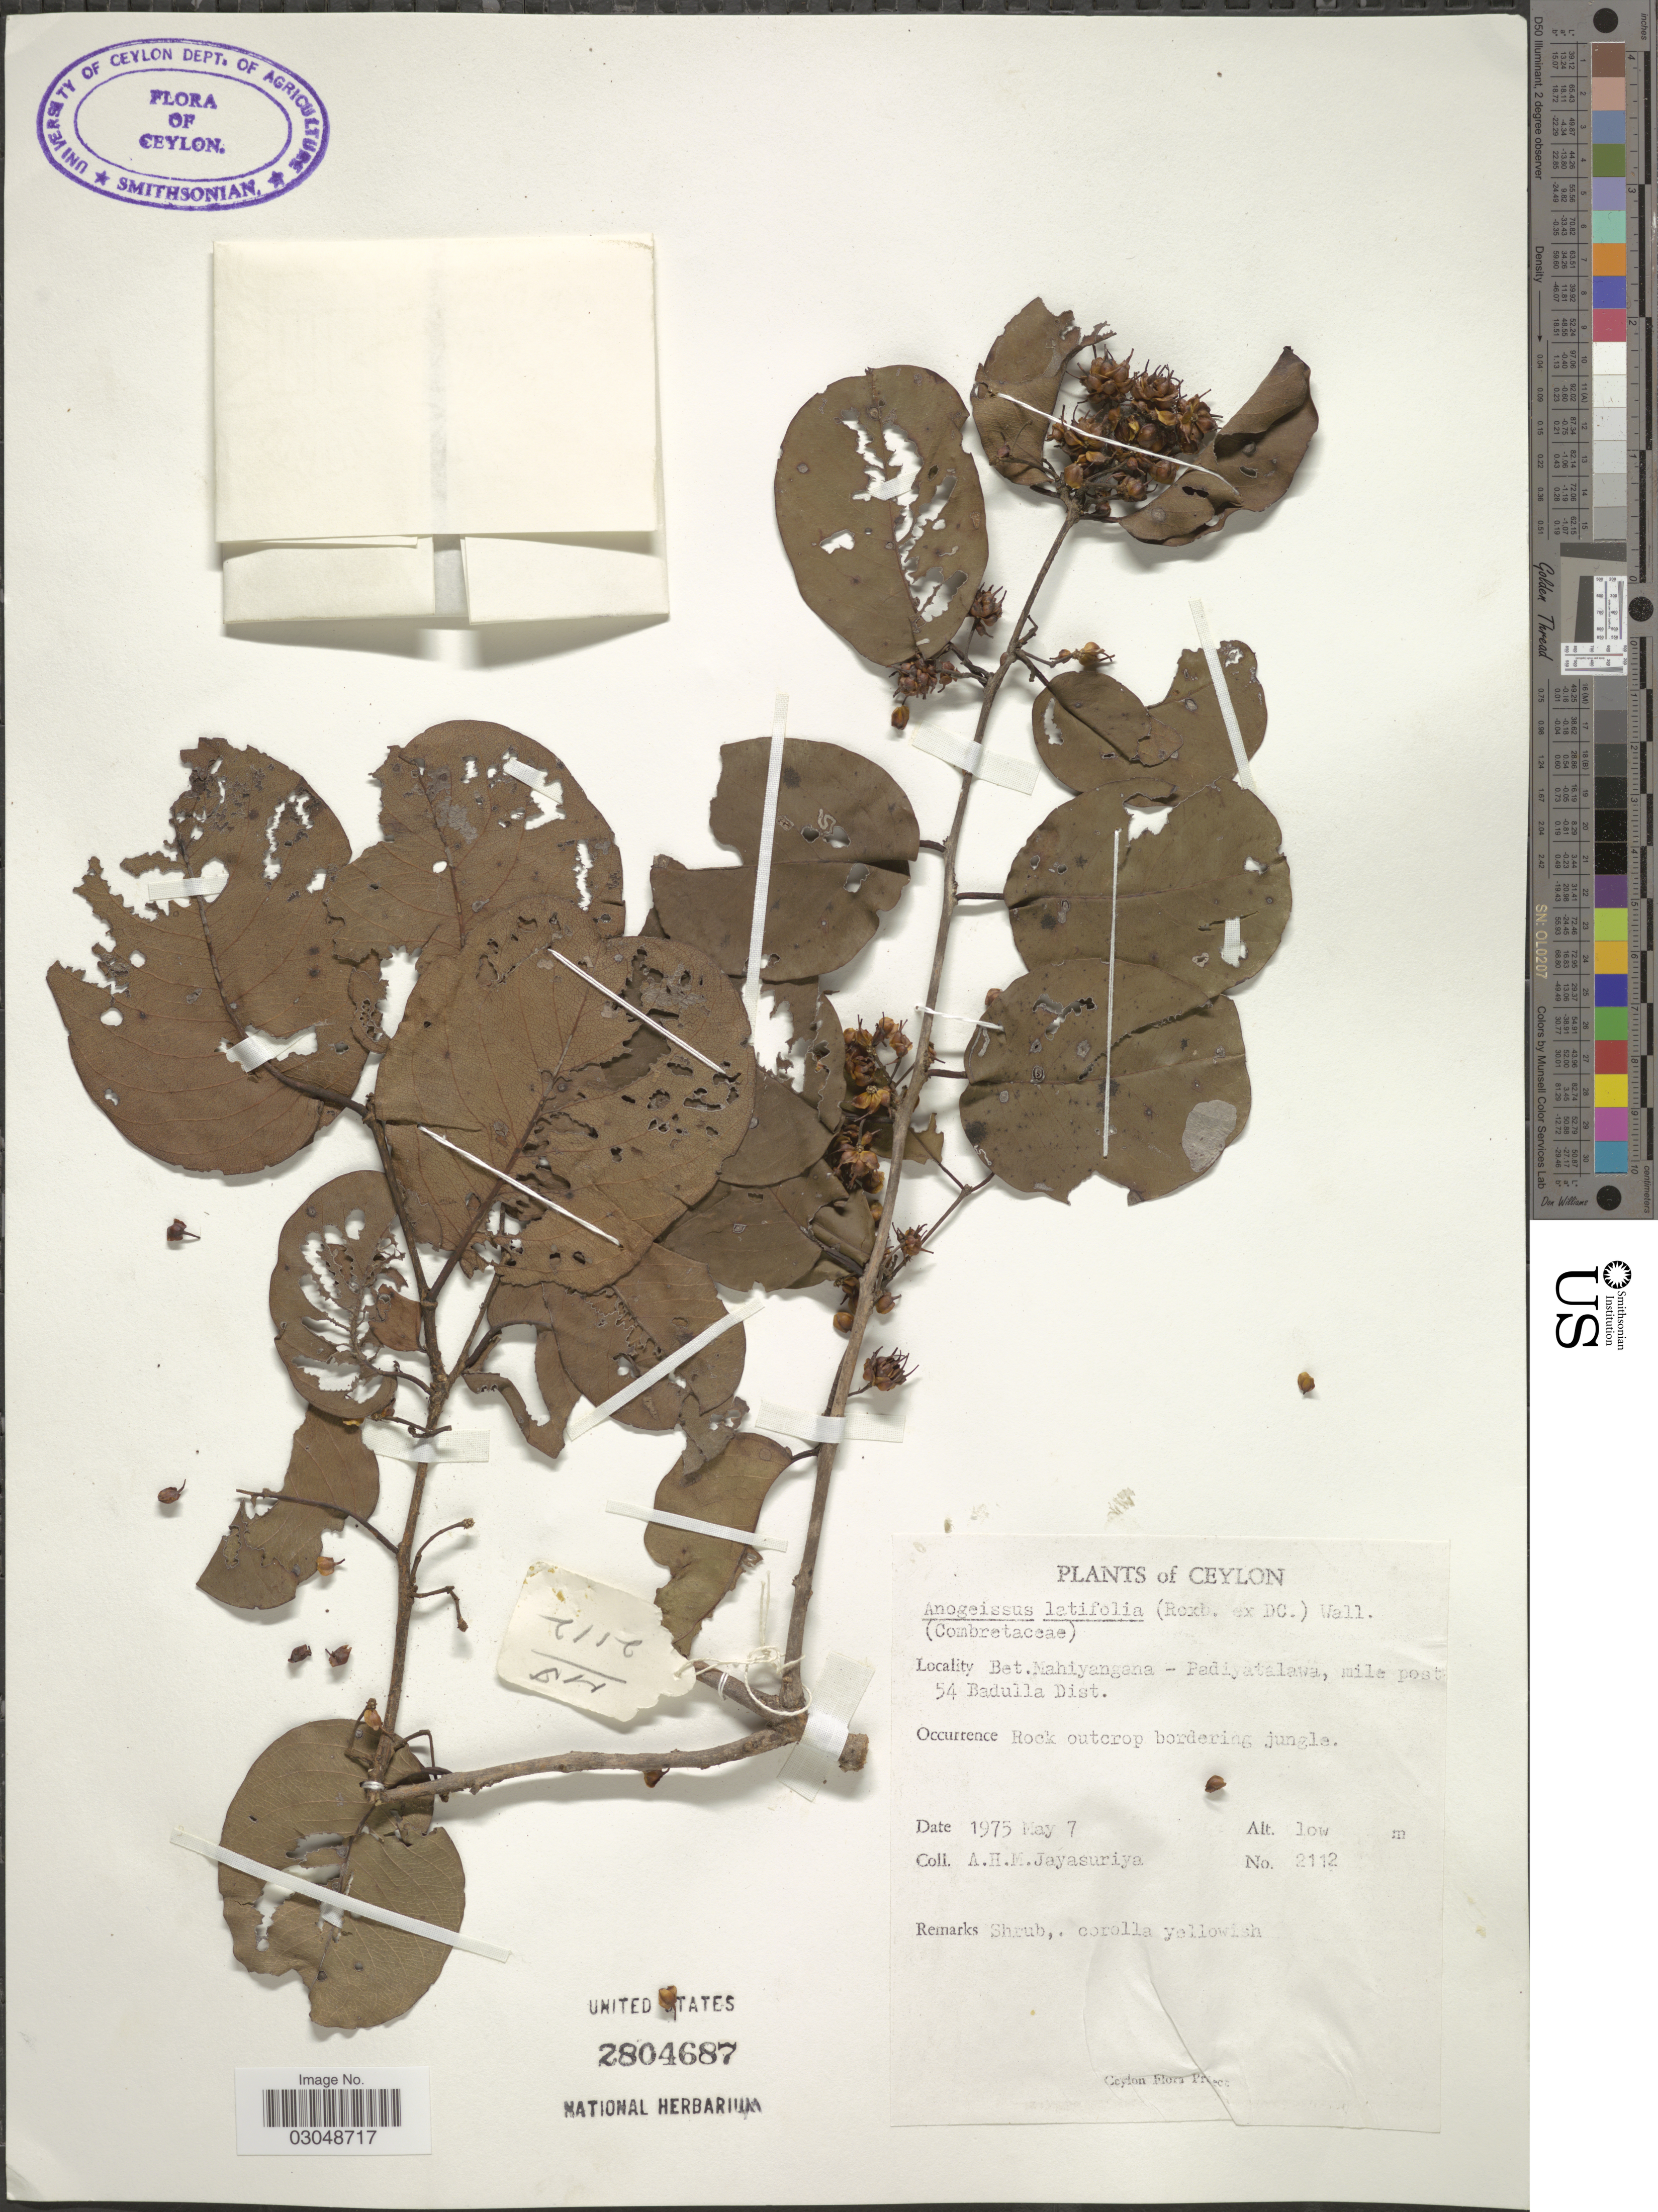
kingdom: Plantae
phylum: Tracheophyta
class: Magnoliopsida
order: Myrtales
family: Combretaceae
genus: Anogeissus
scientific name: Anogeissus latifolia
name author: (Roxb. ex DC.) Wall. ex Guill. & Perr.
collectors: A. H. Jayasuriya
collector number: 2112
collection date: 1975-05-07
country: Sri Lanka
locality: Ceylon. Bet. Mahiyangana - Padiyatalawa, mile post 54 Badulla Dist.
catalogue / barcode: US 2804687